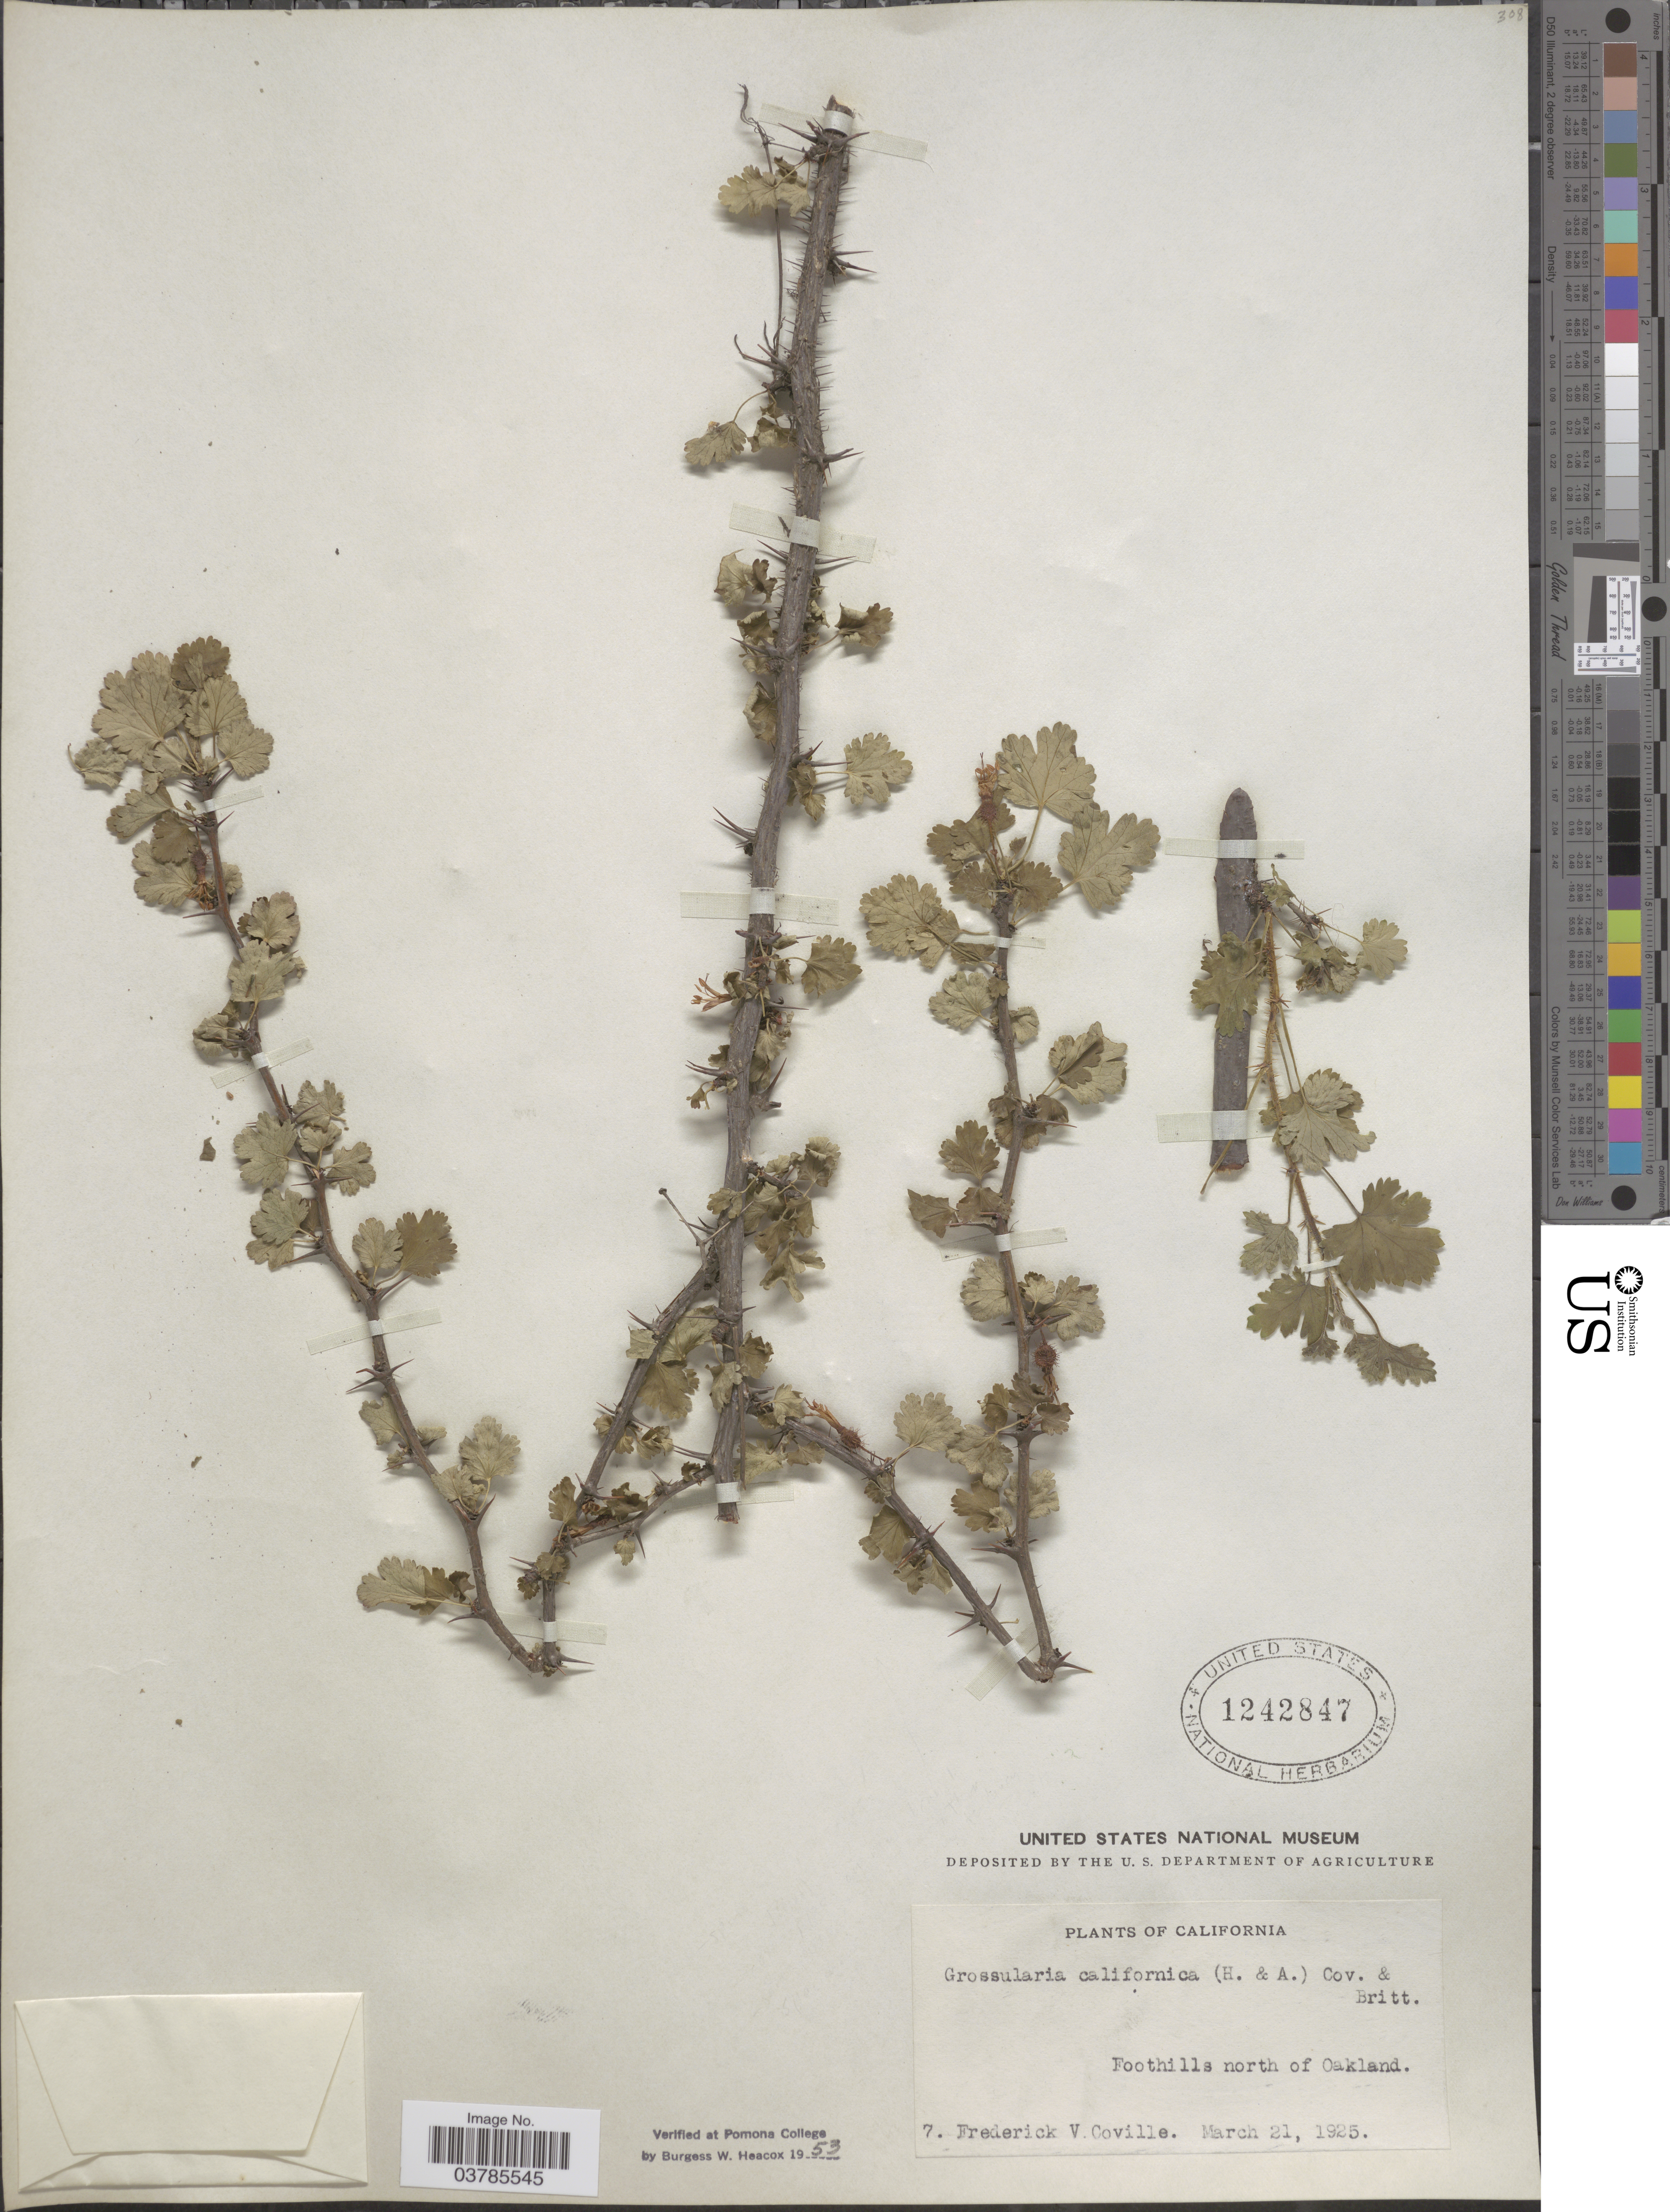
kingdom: Plantae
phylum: Tracheophyta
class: Magnoliopsida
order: Saxifragales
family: Grossulariaceae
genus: Ribes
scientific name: Ribes californicum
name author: Hook. & Arn.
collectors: F. V. Coville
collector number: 7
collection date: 1925-03-21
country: United States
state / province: California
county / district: Alameda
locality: Foothills north of Oakland.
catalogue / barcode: US 1242847